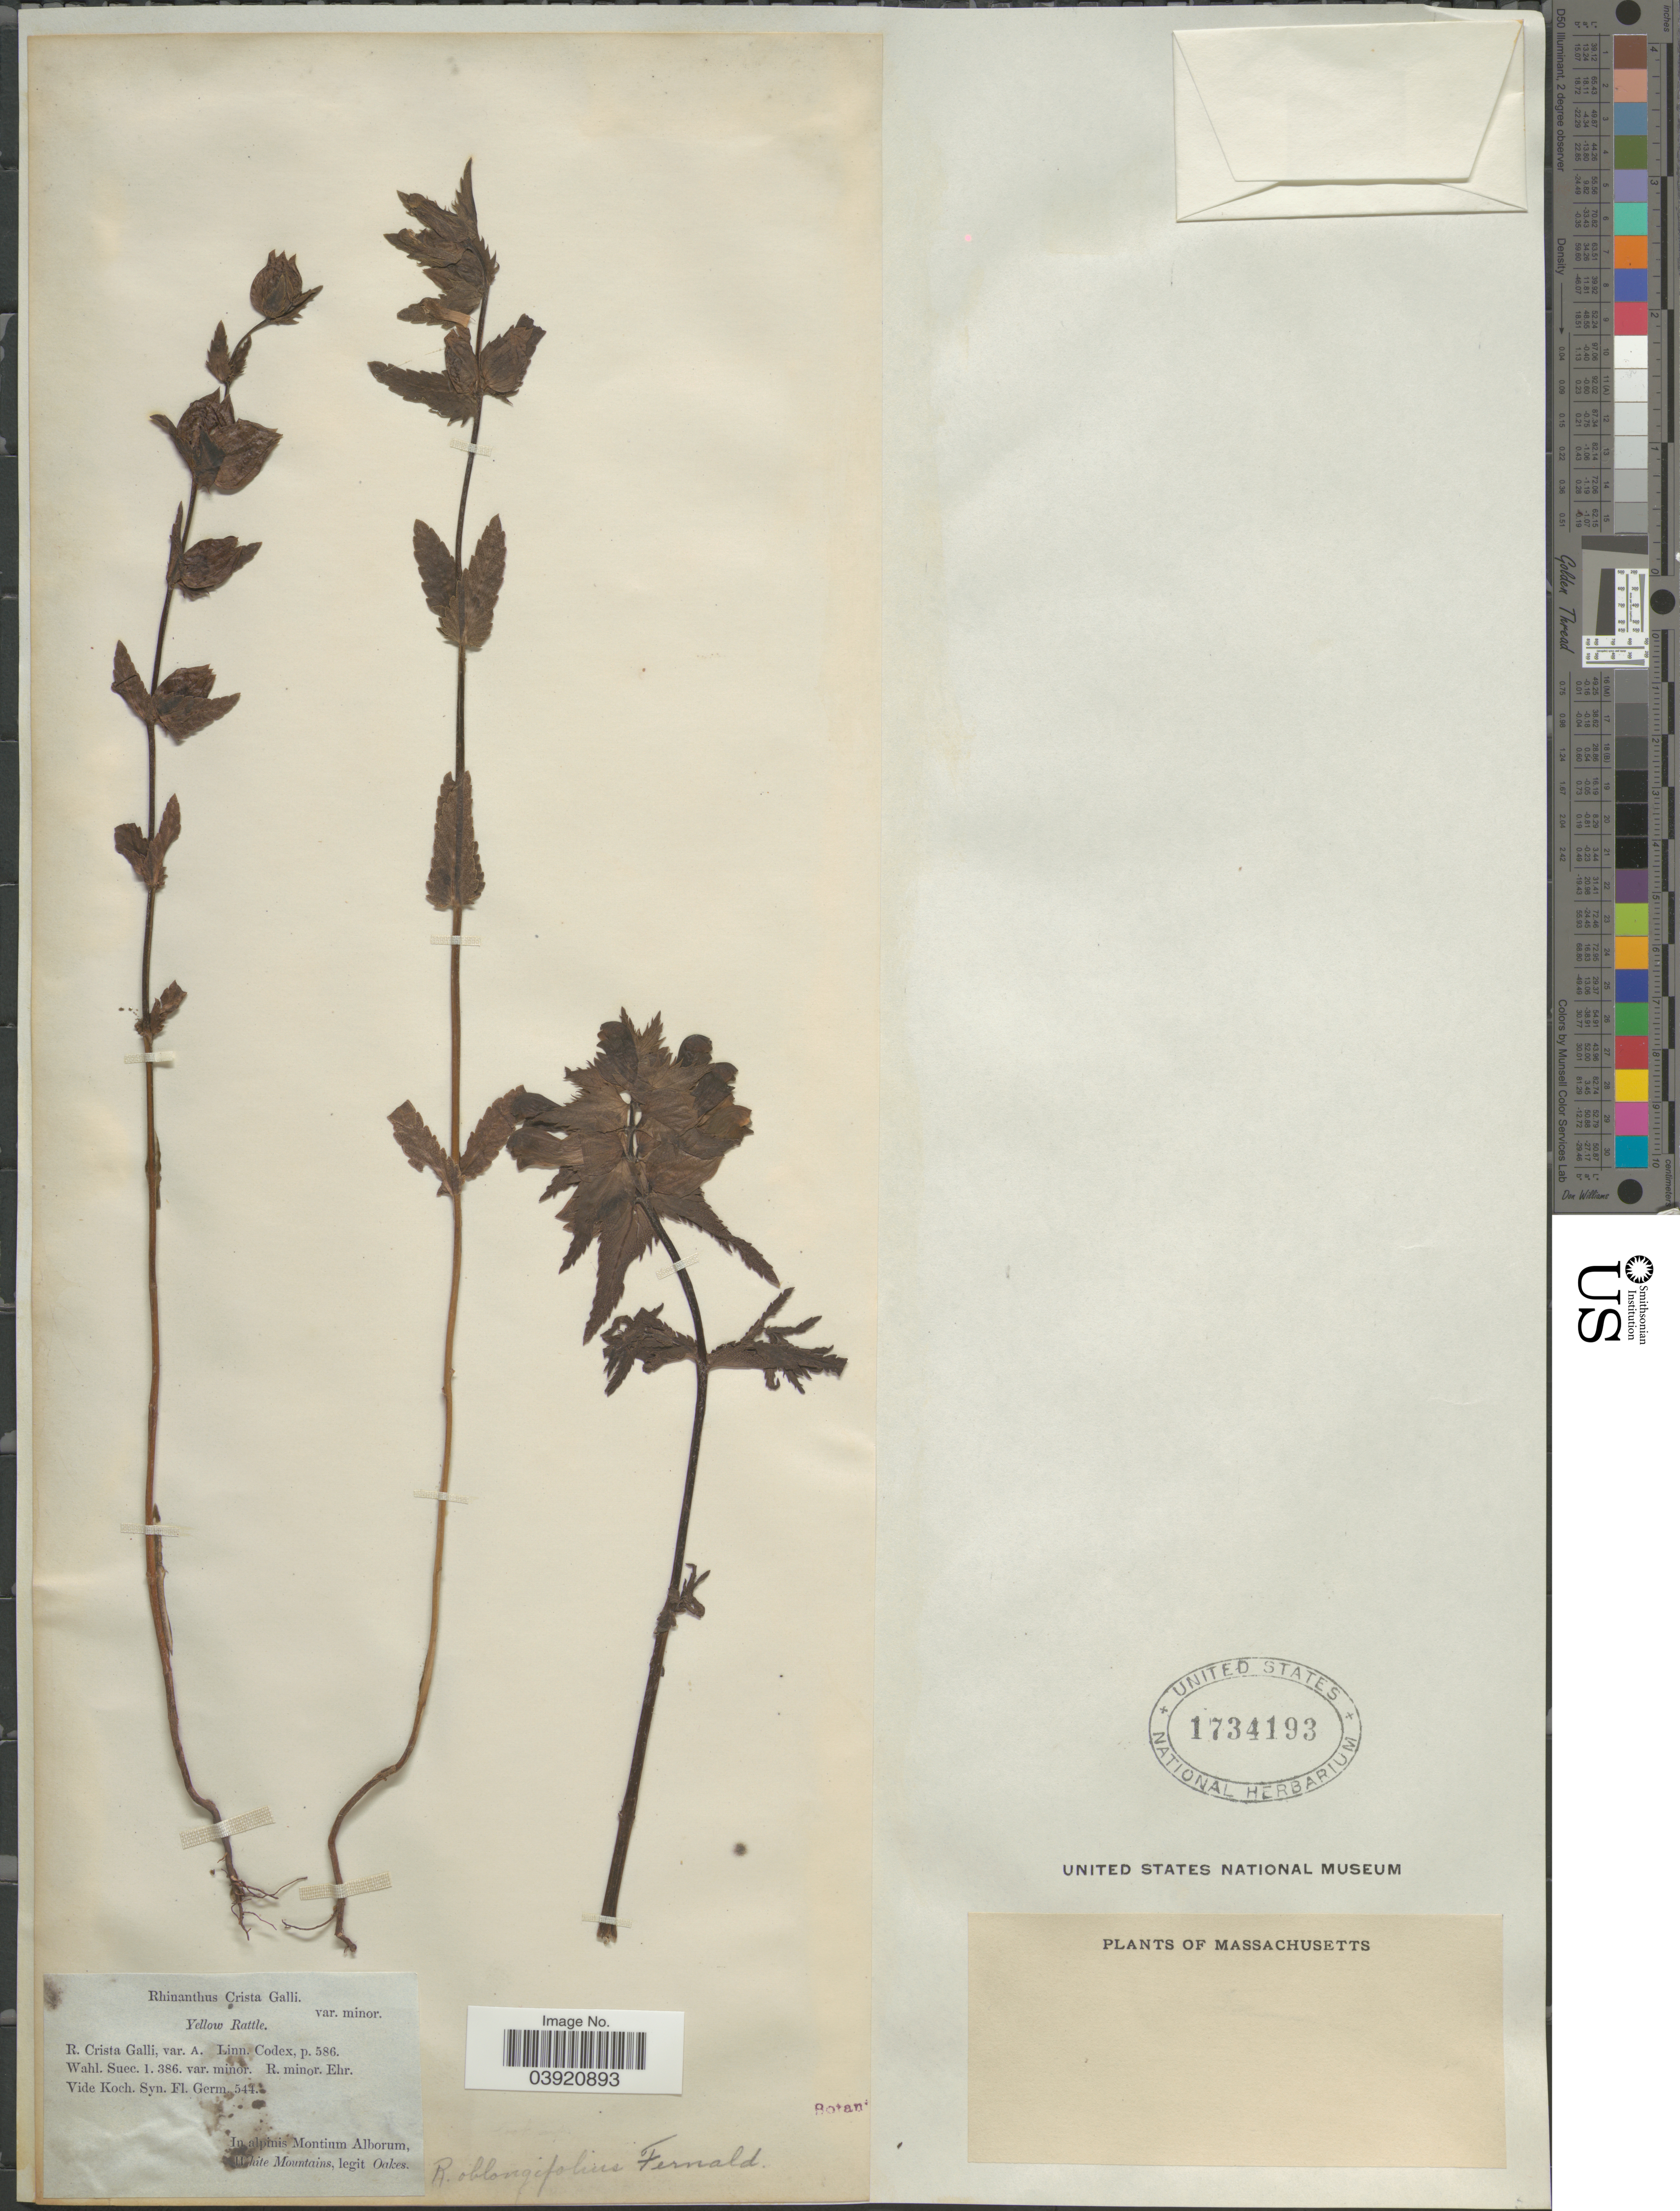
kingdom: Plantae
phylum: Tracheophyta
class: Magnoliopsida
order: Lamiales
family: Orobanchaceae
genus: Rhinanthus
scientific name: Rhinanthus oblongifolius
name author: Fernald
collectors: -. Oakes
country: United States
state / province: Massachusetts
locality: In alpinis Montium Alborum. White Mountains.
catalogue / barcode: US 1734193